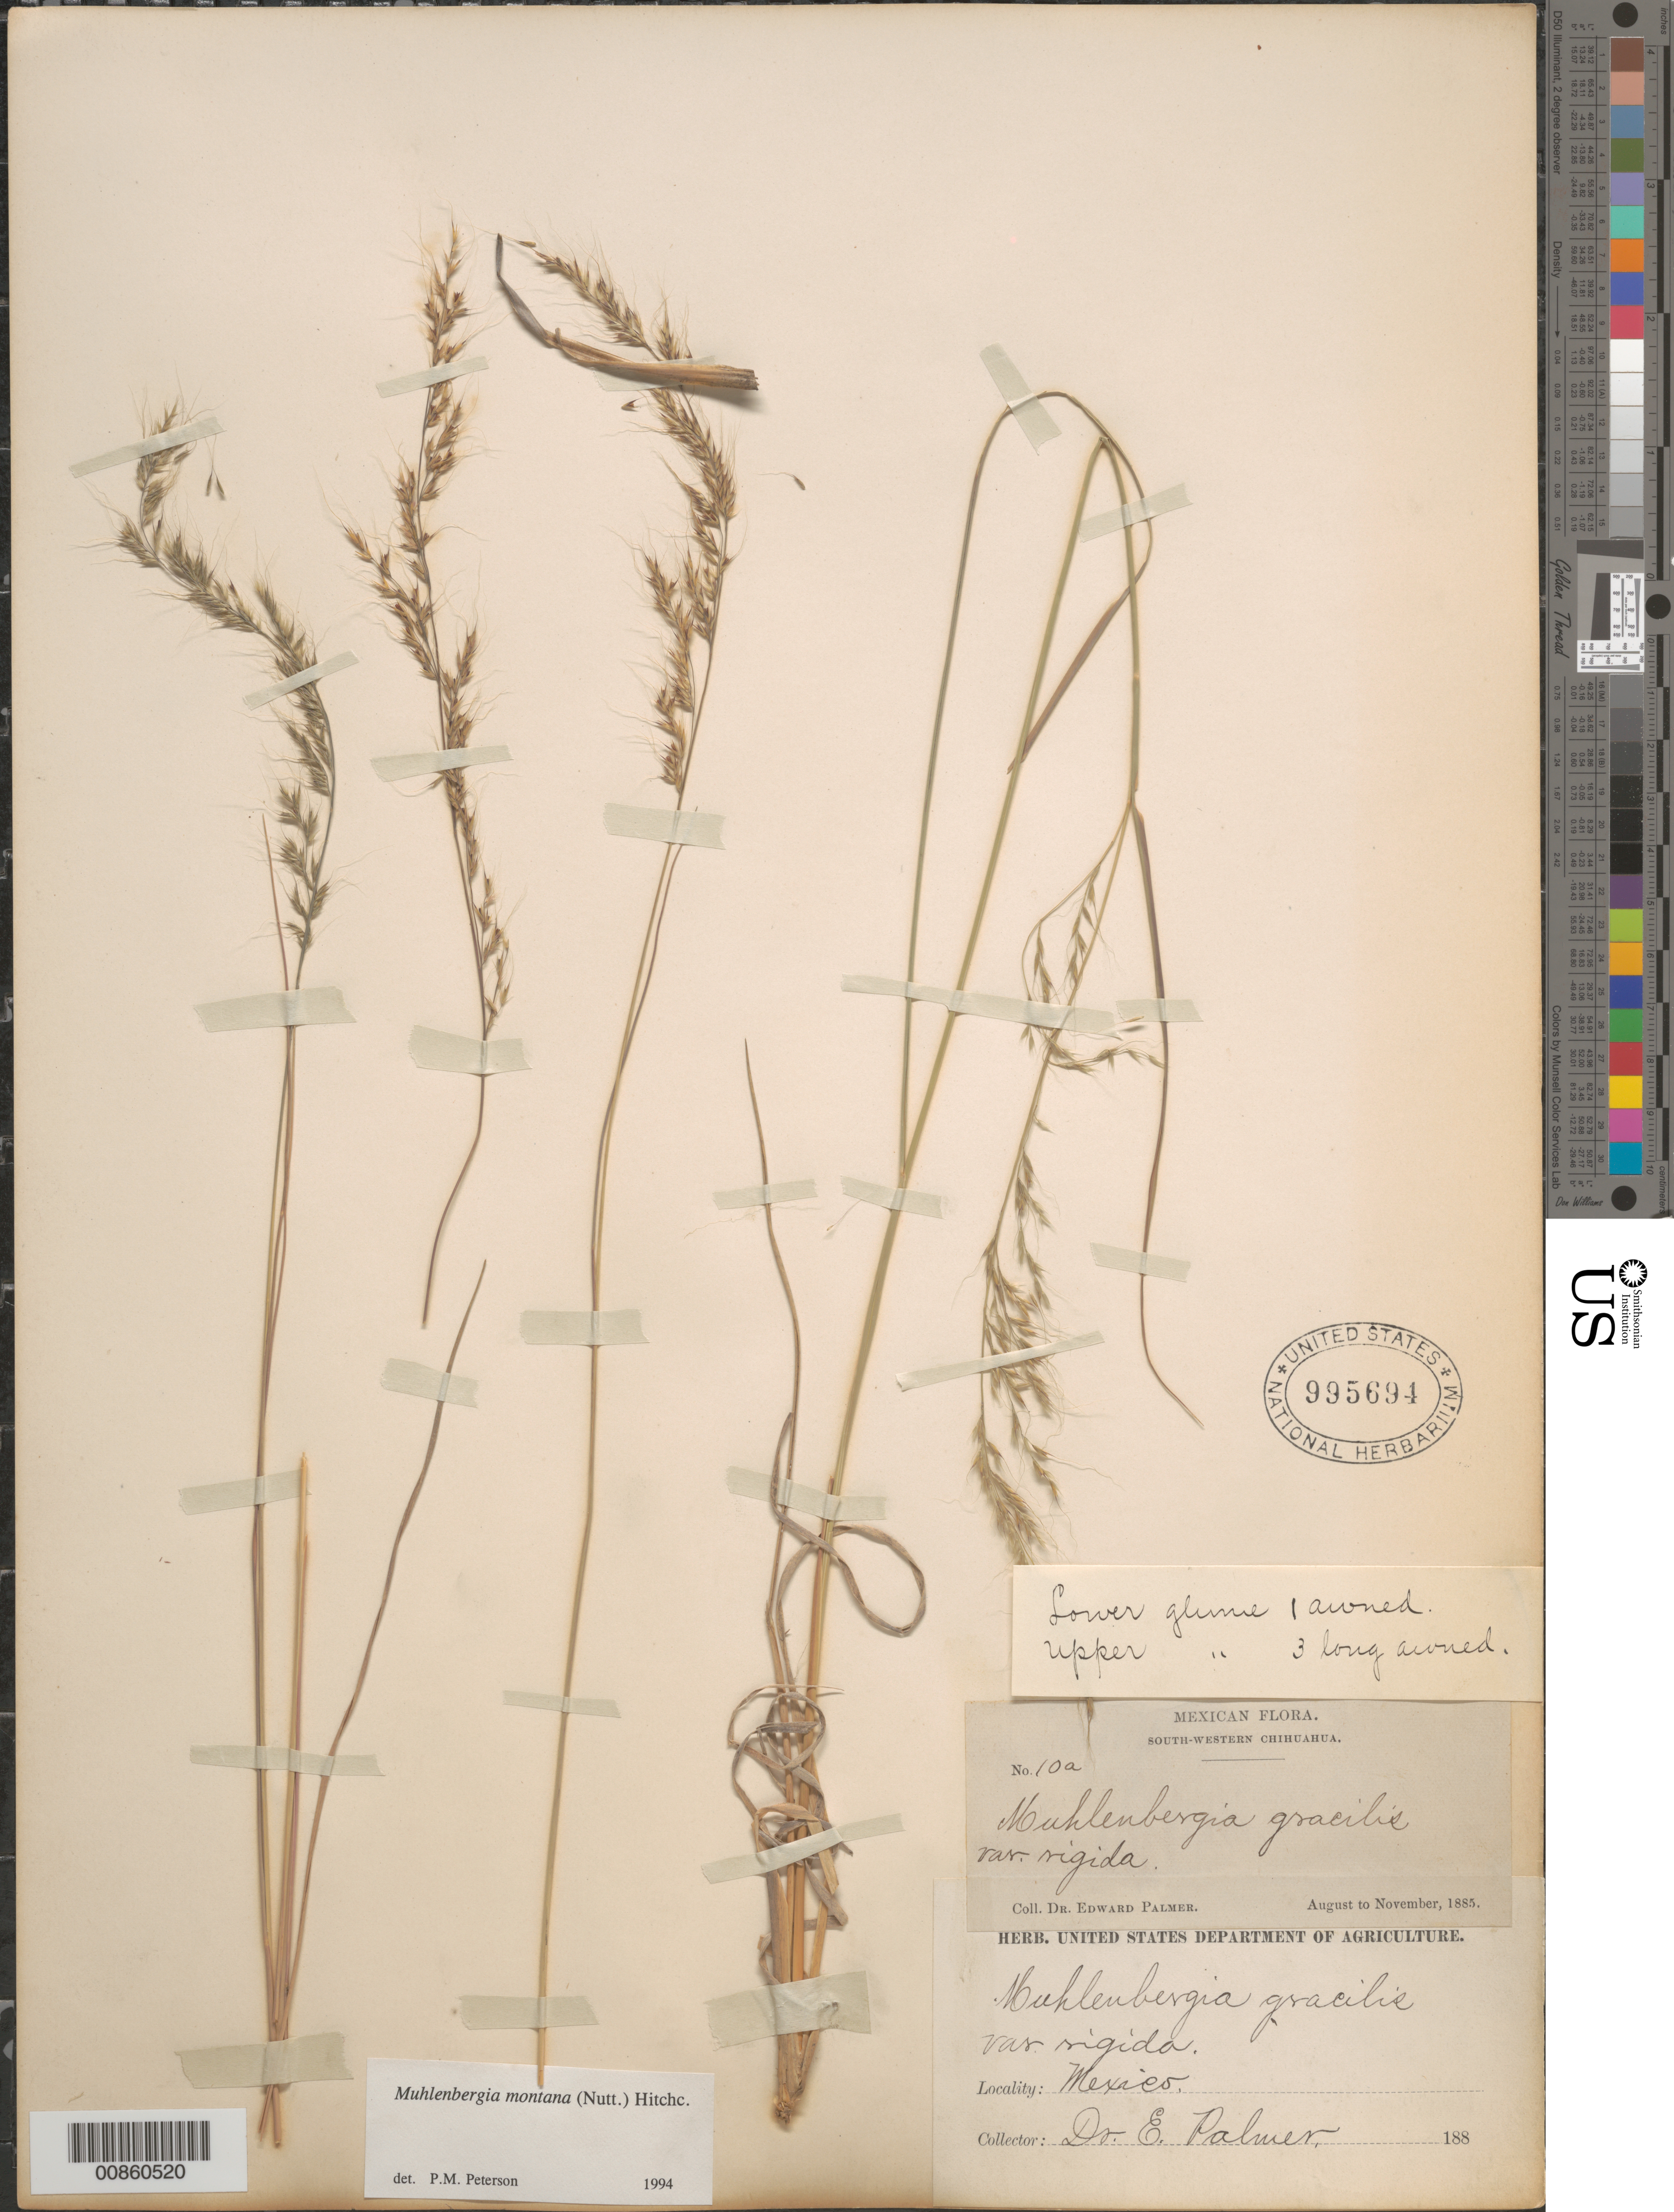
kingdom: Plantae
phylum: Tracheophyta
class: Liliopsida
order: Poales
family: Poaceae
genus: Muhlenbergia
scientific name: Muhlenbergia montana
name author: (Nutt.) Hitchc.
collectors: E. Palmer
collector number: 10a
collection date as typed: Aug 1885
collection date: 1885-08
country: Mexico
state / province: Chihuahua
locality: Hacienda San Miguel, near Batopilas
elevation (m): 2100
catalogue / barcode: US 995694